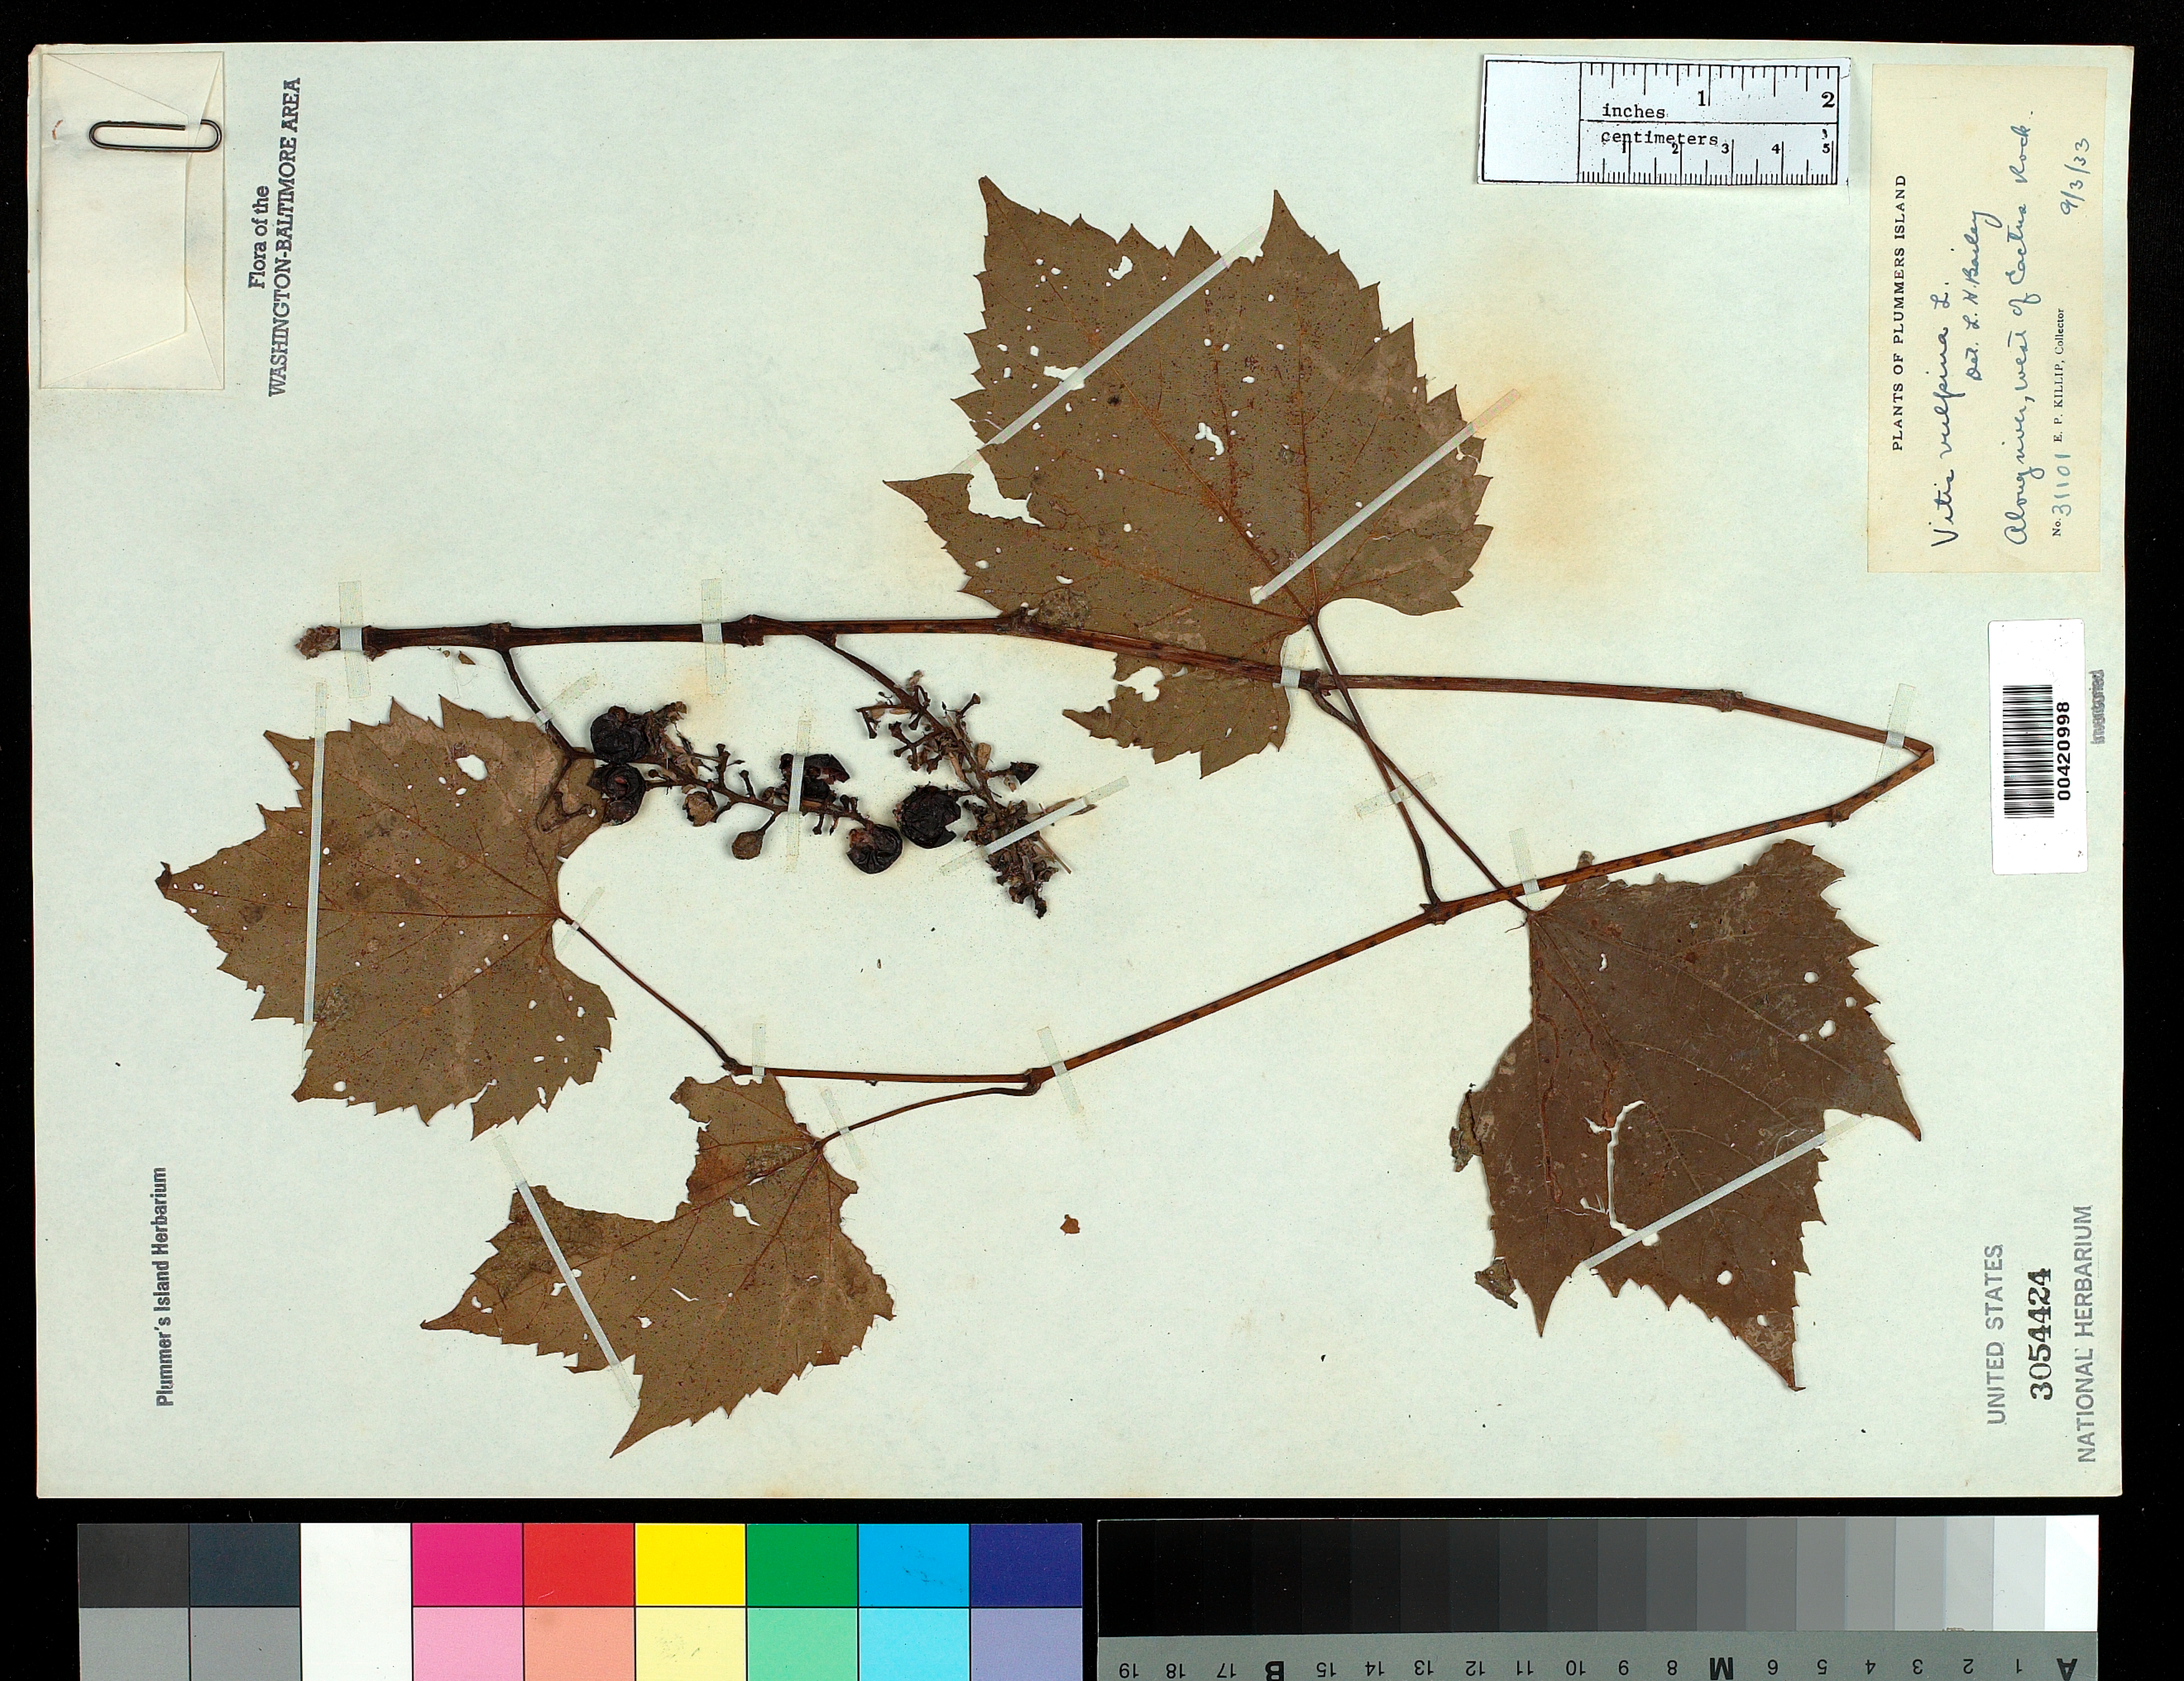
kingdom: Plantae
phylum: Tracheophyta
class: Magnoliopsida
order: Vitales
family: Vitaceae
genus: Vitis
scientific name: Vitis vulpina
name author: L.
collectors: E. P. Killip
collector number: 31101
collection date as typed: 03 Sep 1933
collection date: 1933-09-03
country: United States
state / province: Maryland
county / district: Montgomery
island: Plummers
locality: Plummer's Island; along river, west of Cactus Rock C. & O. Canal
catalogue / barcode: US 3054424